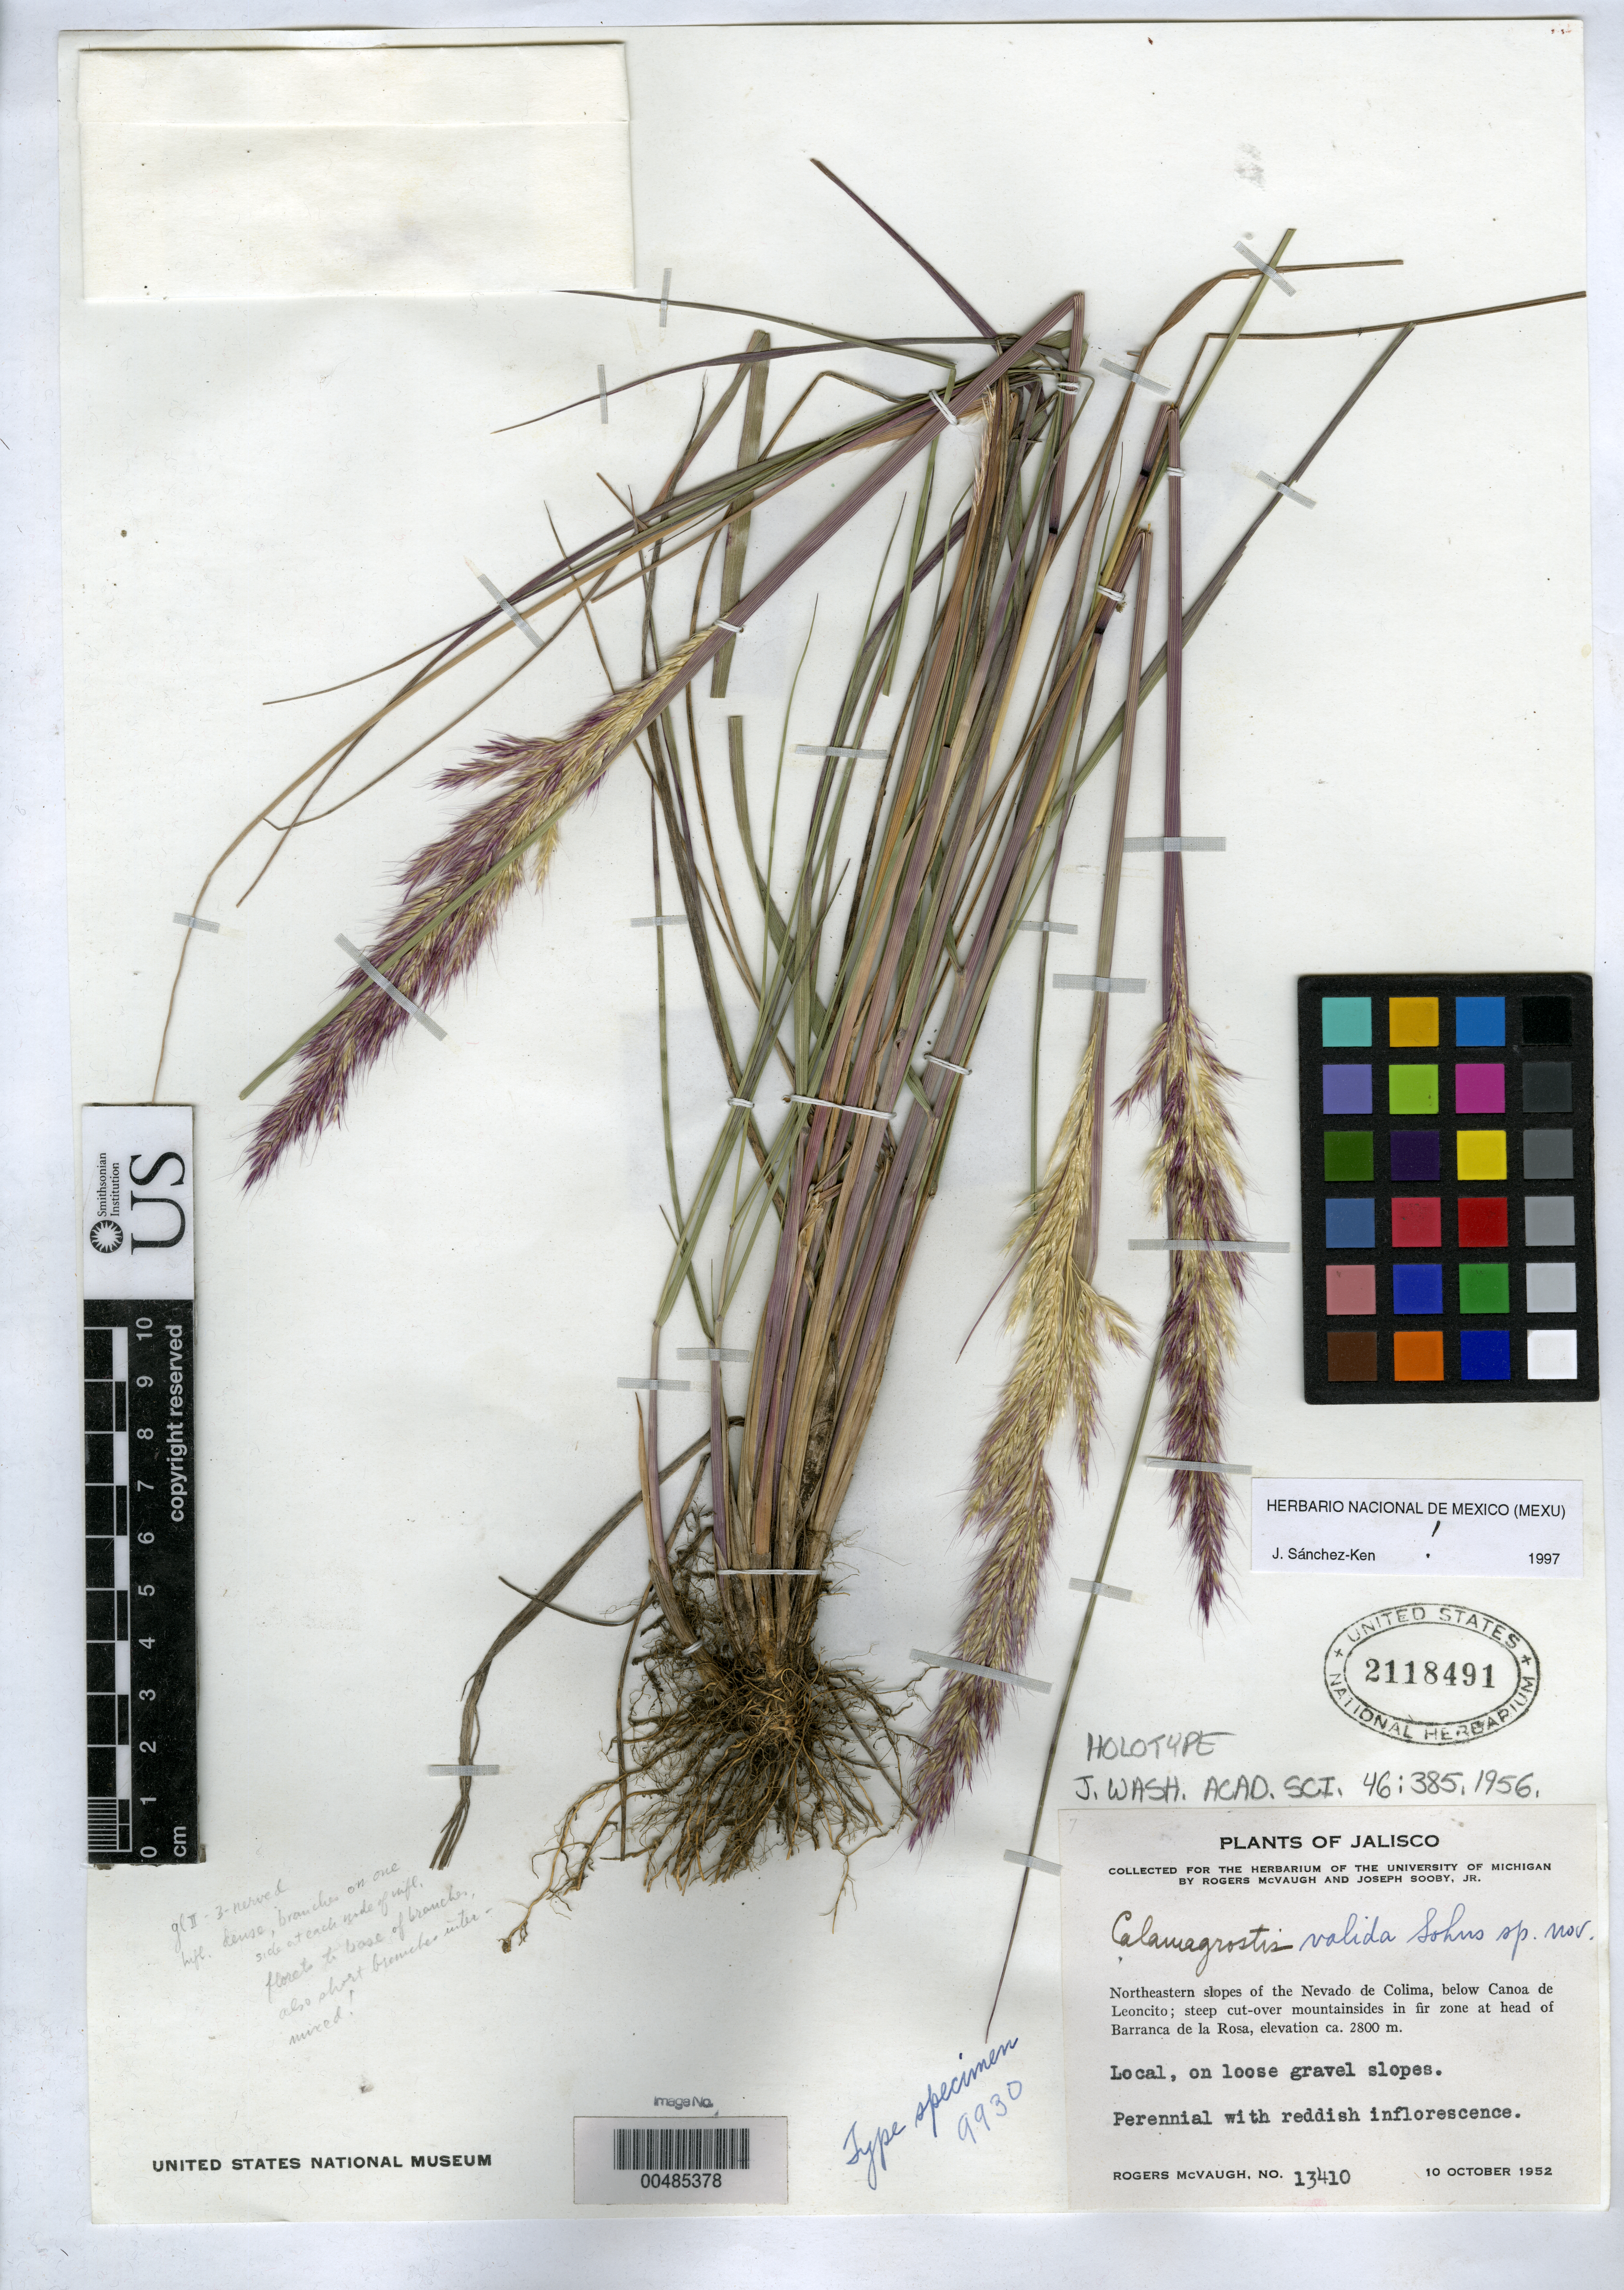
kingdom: Plantae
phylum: Tracheophyta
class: Liliopsida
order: Poales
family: Poaceae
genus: Calamagrostis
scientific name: Calamagrostis valida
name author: Sohns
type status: Holotype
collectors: R. McVaugh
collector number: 13410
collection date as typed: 10 Oct 1952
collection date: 1952-10-10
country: Mexico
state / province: Jalisco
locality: NE slopes of Nevada de Colima, below Canoa de Leoncito, mountain sides at head of Barranca de la Rosa.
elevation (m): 2800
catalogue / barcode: US 2118491